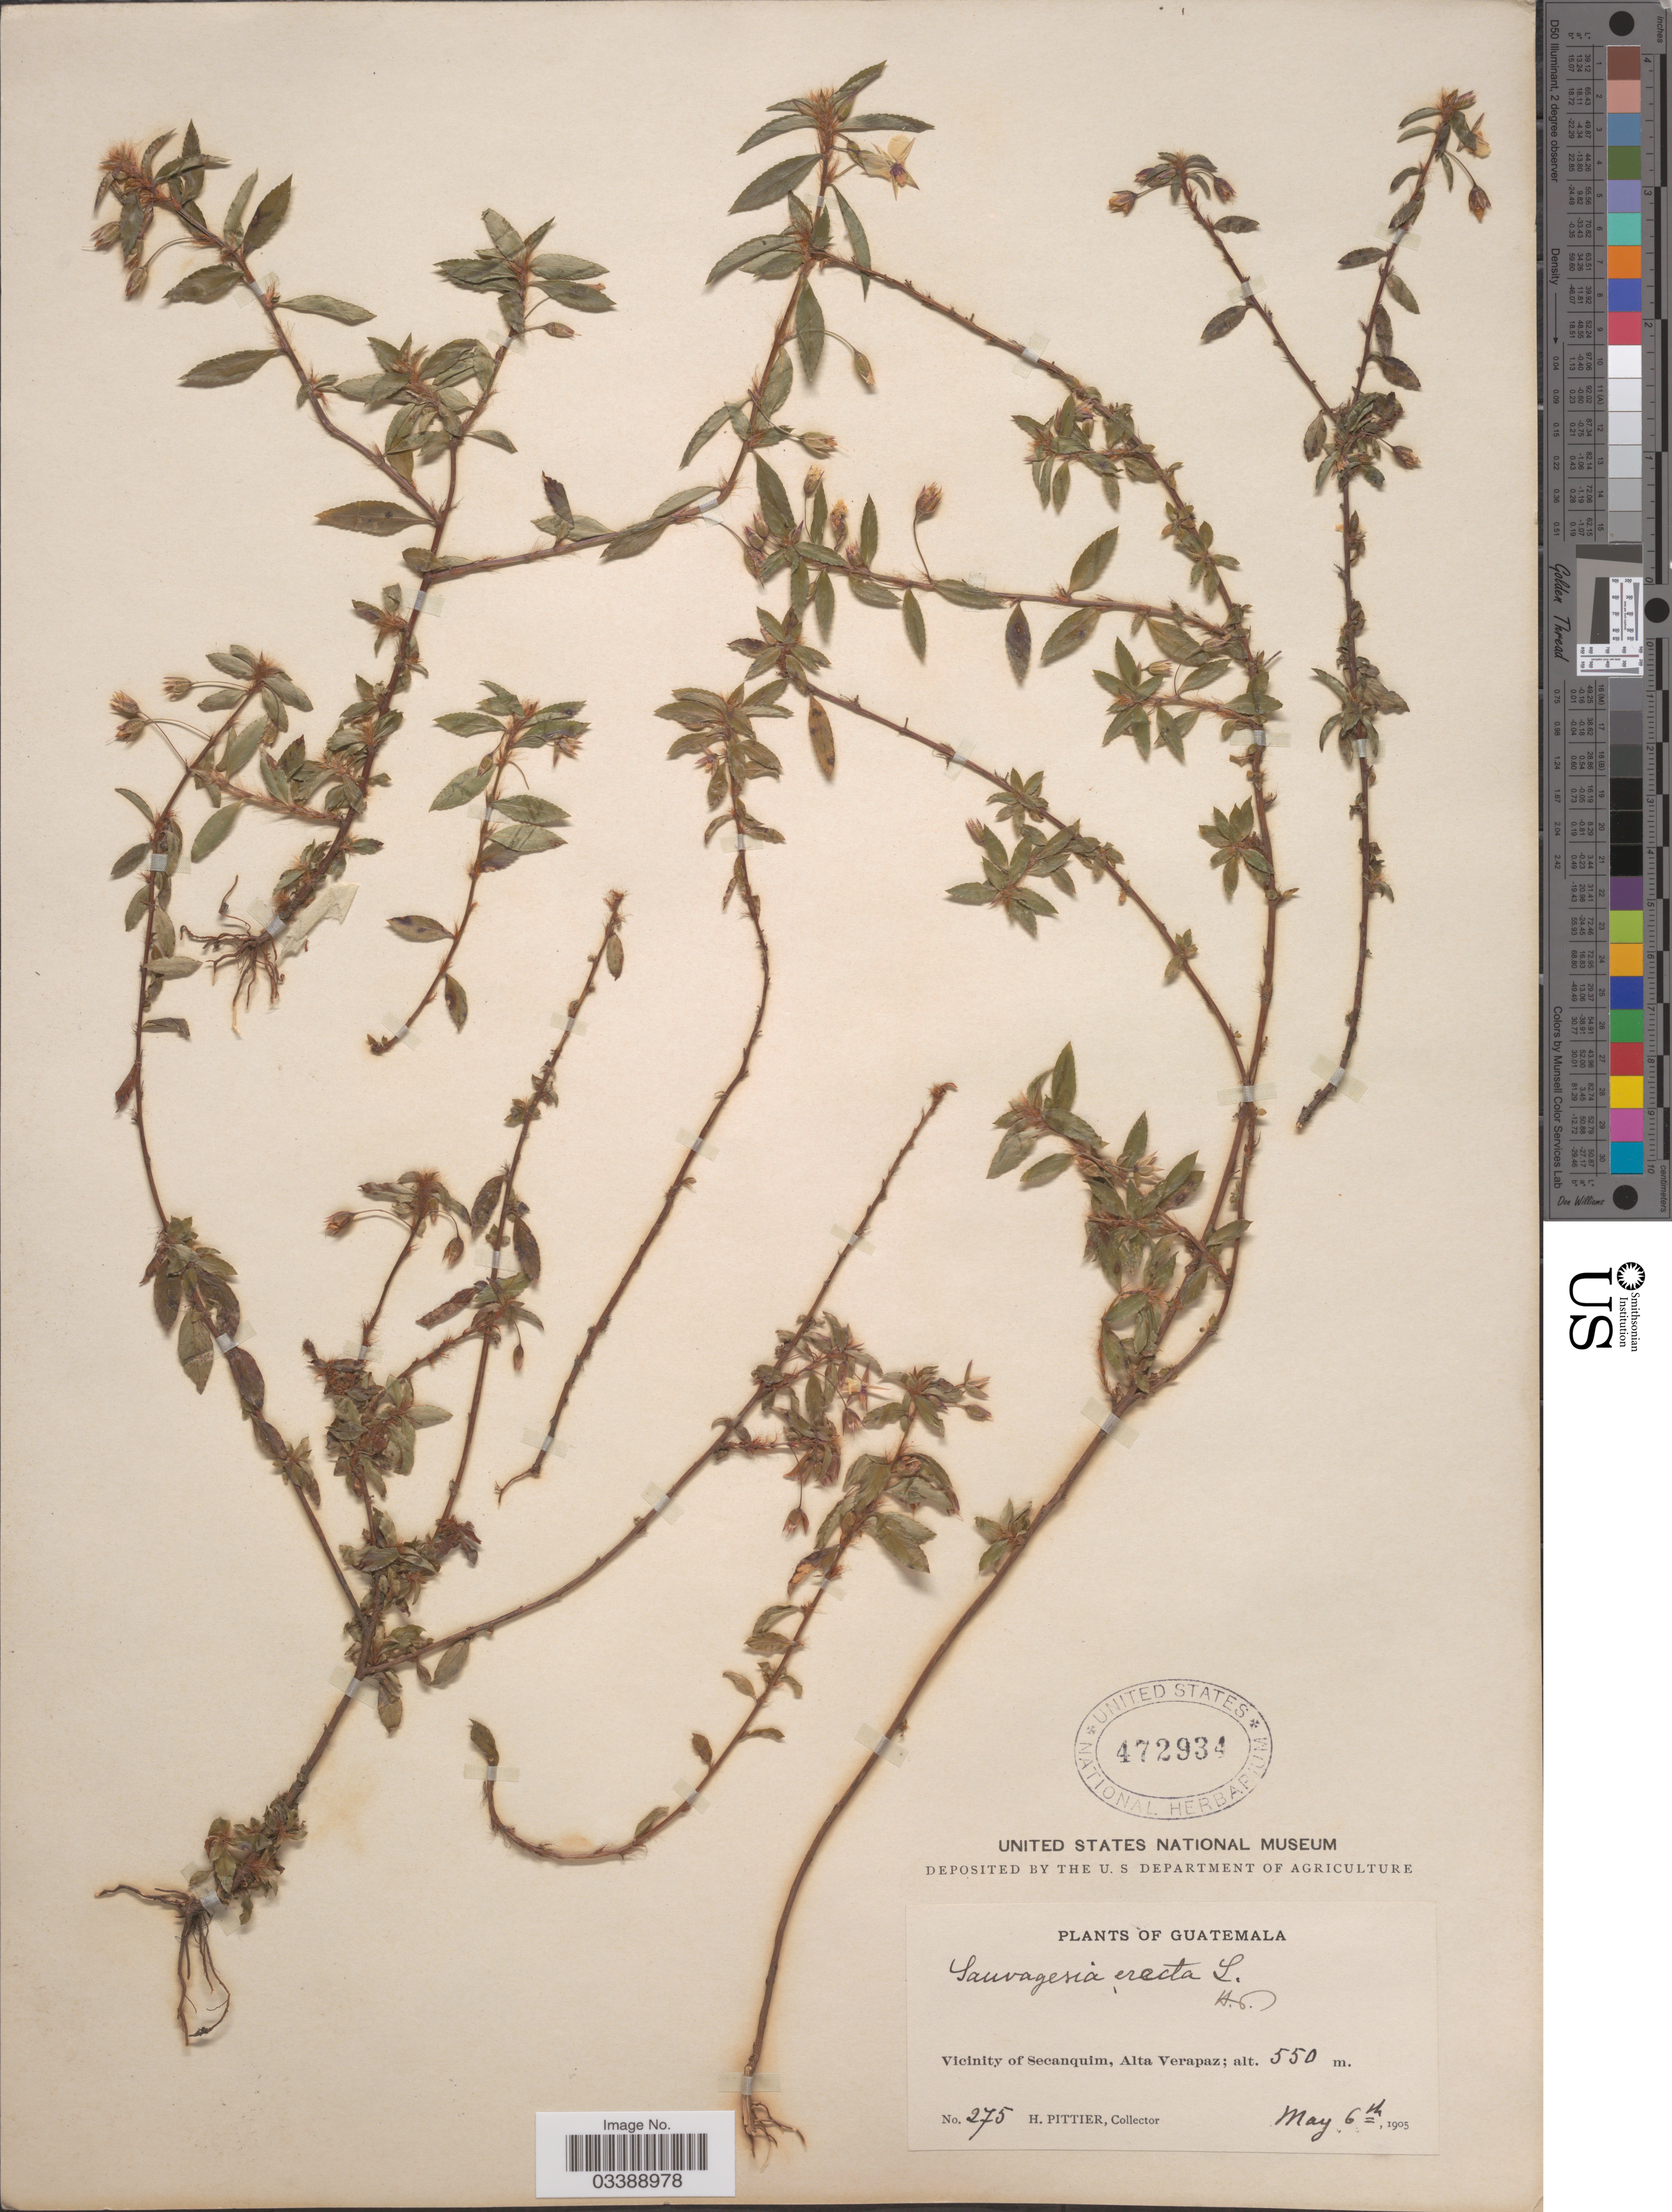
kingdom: Plantae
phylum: Tracheophyta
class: Magnoliopsida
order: Malpighiales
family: Ochnaceae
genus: Sauvagesia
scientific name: Sauvagesia erecta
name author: L.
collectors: H. F. Pittier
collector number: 275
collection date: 1905-05-06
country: Guatemala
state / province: Alta Verapaz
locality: Vicinity of Secanquim.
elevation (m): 550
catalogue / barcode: US 472934